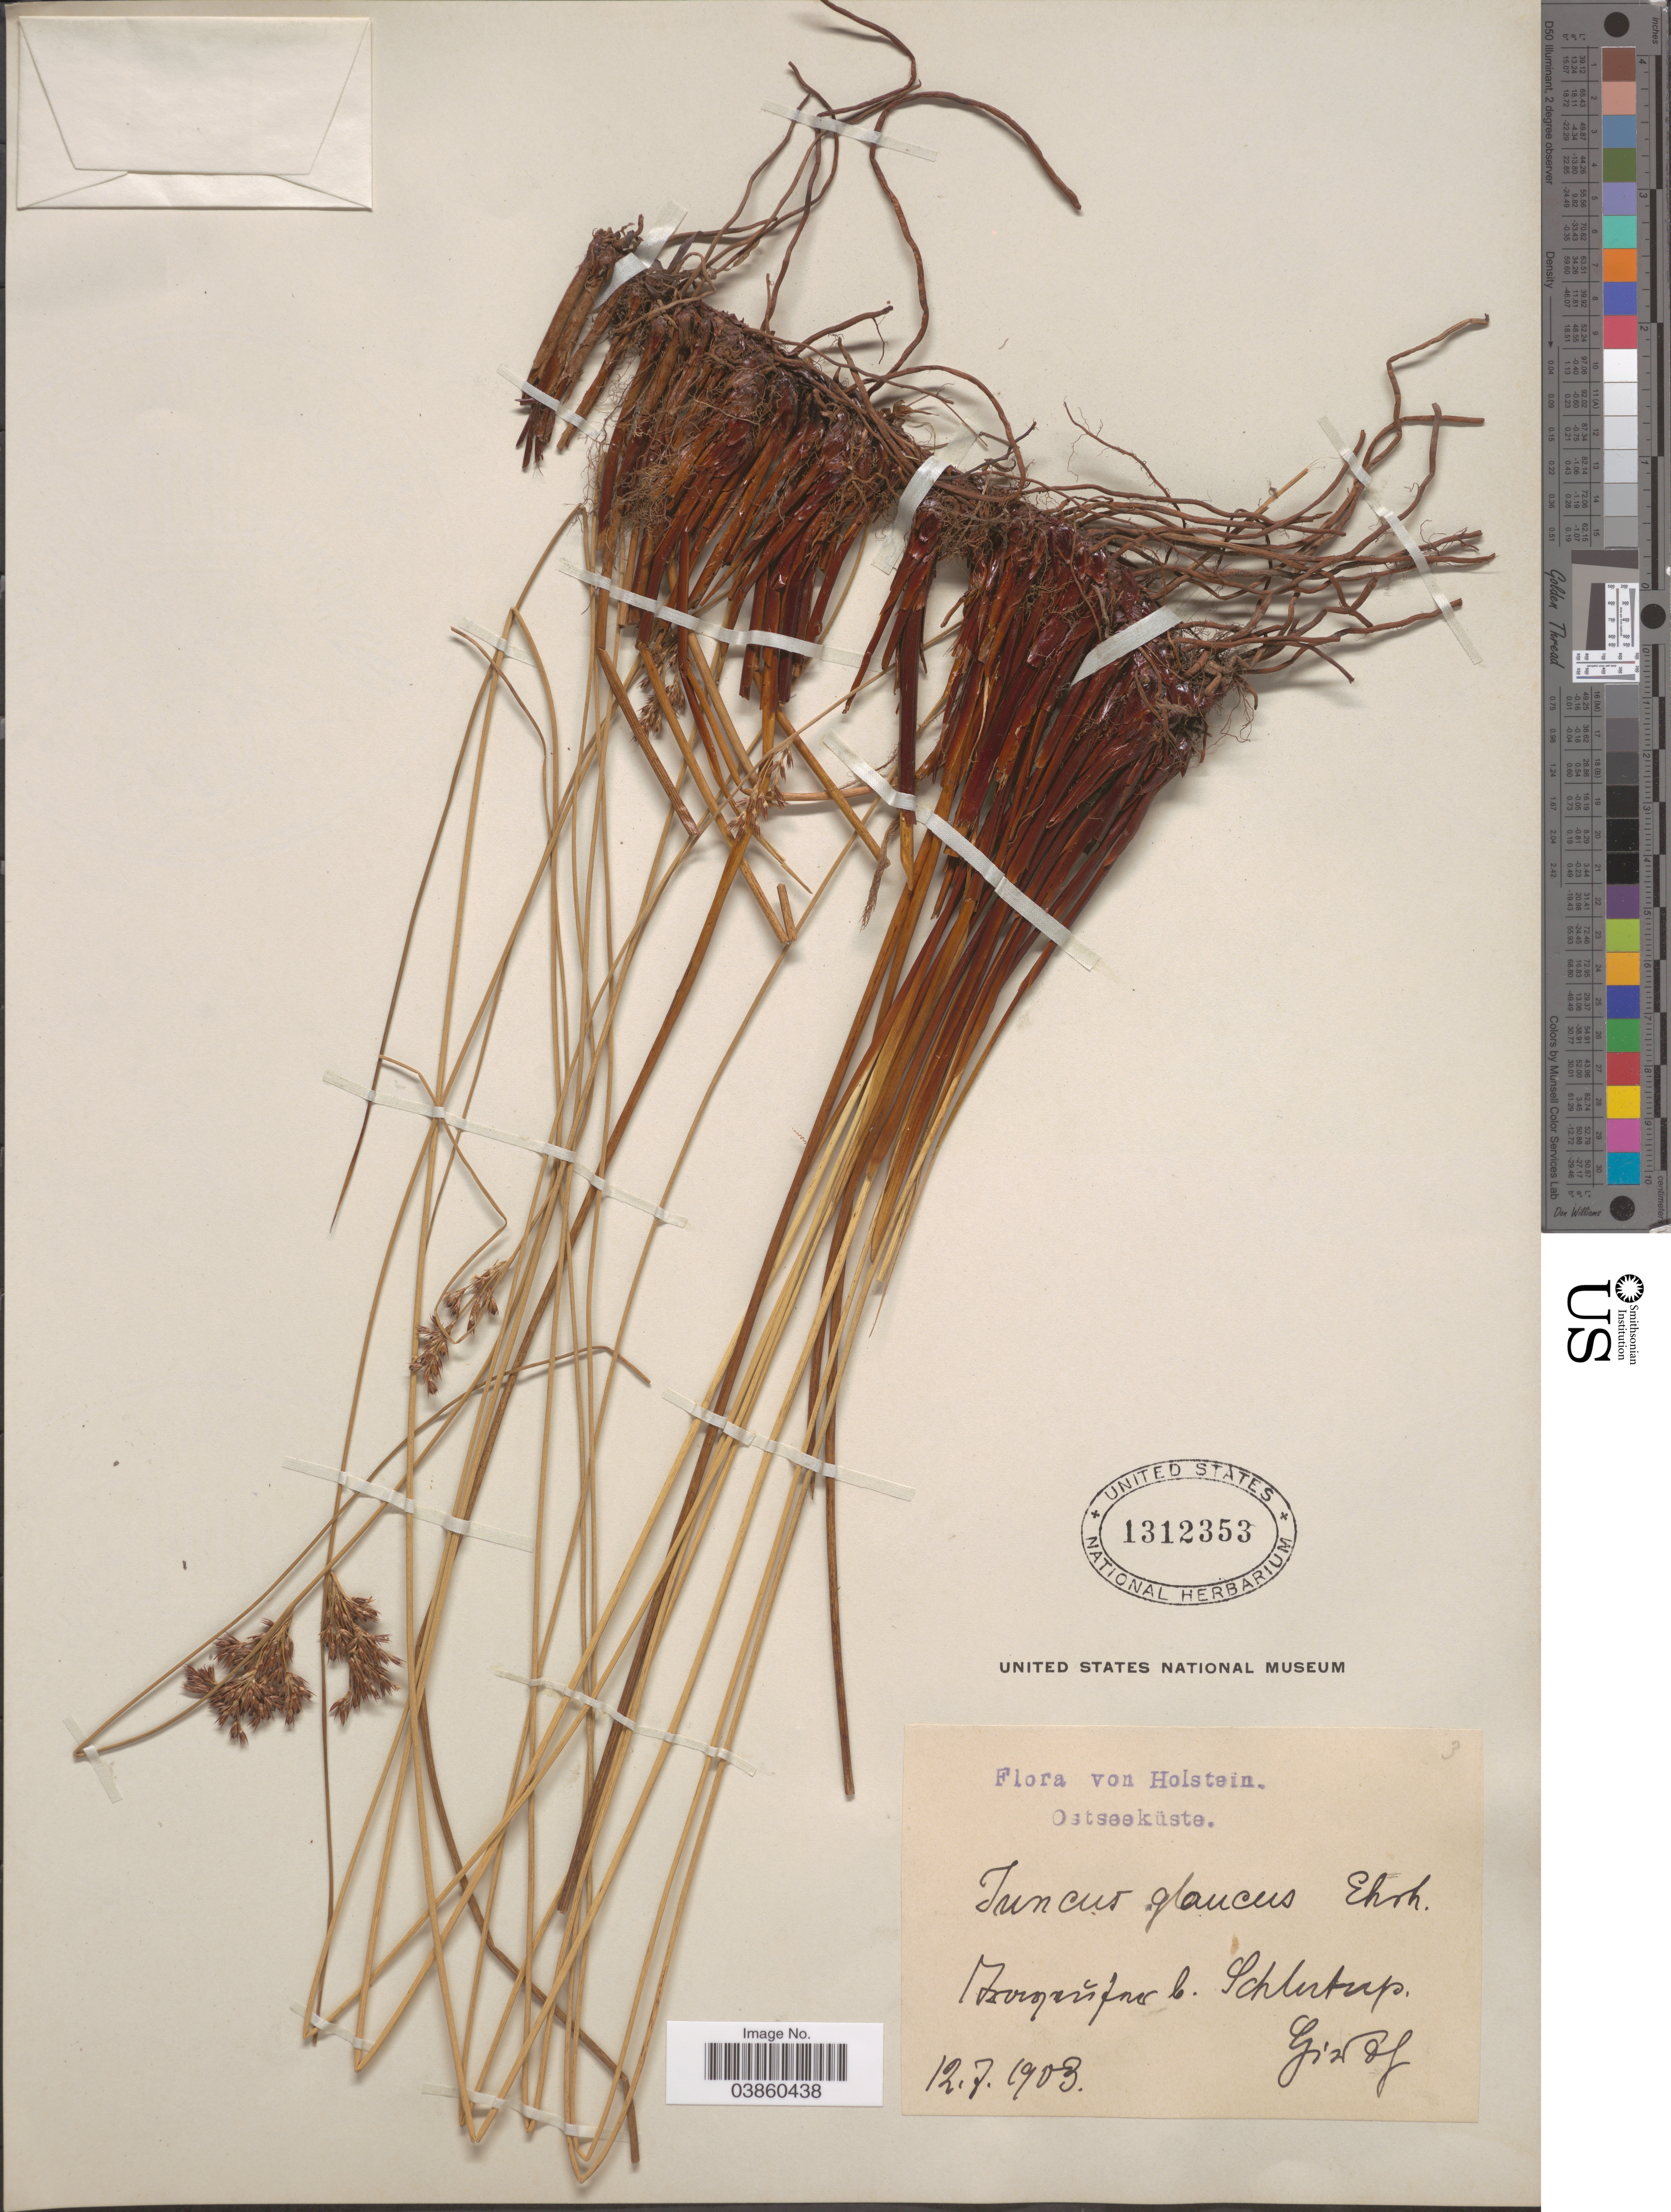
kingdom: Plantae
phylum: Tracheophyta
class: Liliopsida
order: Poales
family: Juncaceae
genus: Juncus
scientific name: Juncus glaucus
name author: Ehrh.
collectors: H. Glück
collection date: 1903-07-12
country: Germany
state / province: Schleswig-Holstein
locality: Holstein. Ostseeküste. X. Schlutup [interpreted].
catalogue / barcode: US 1312353